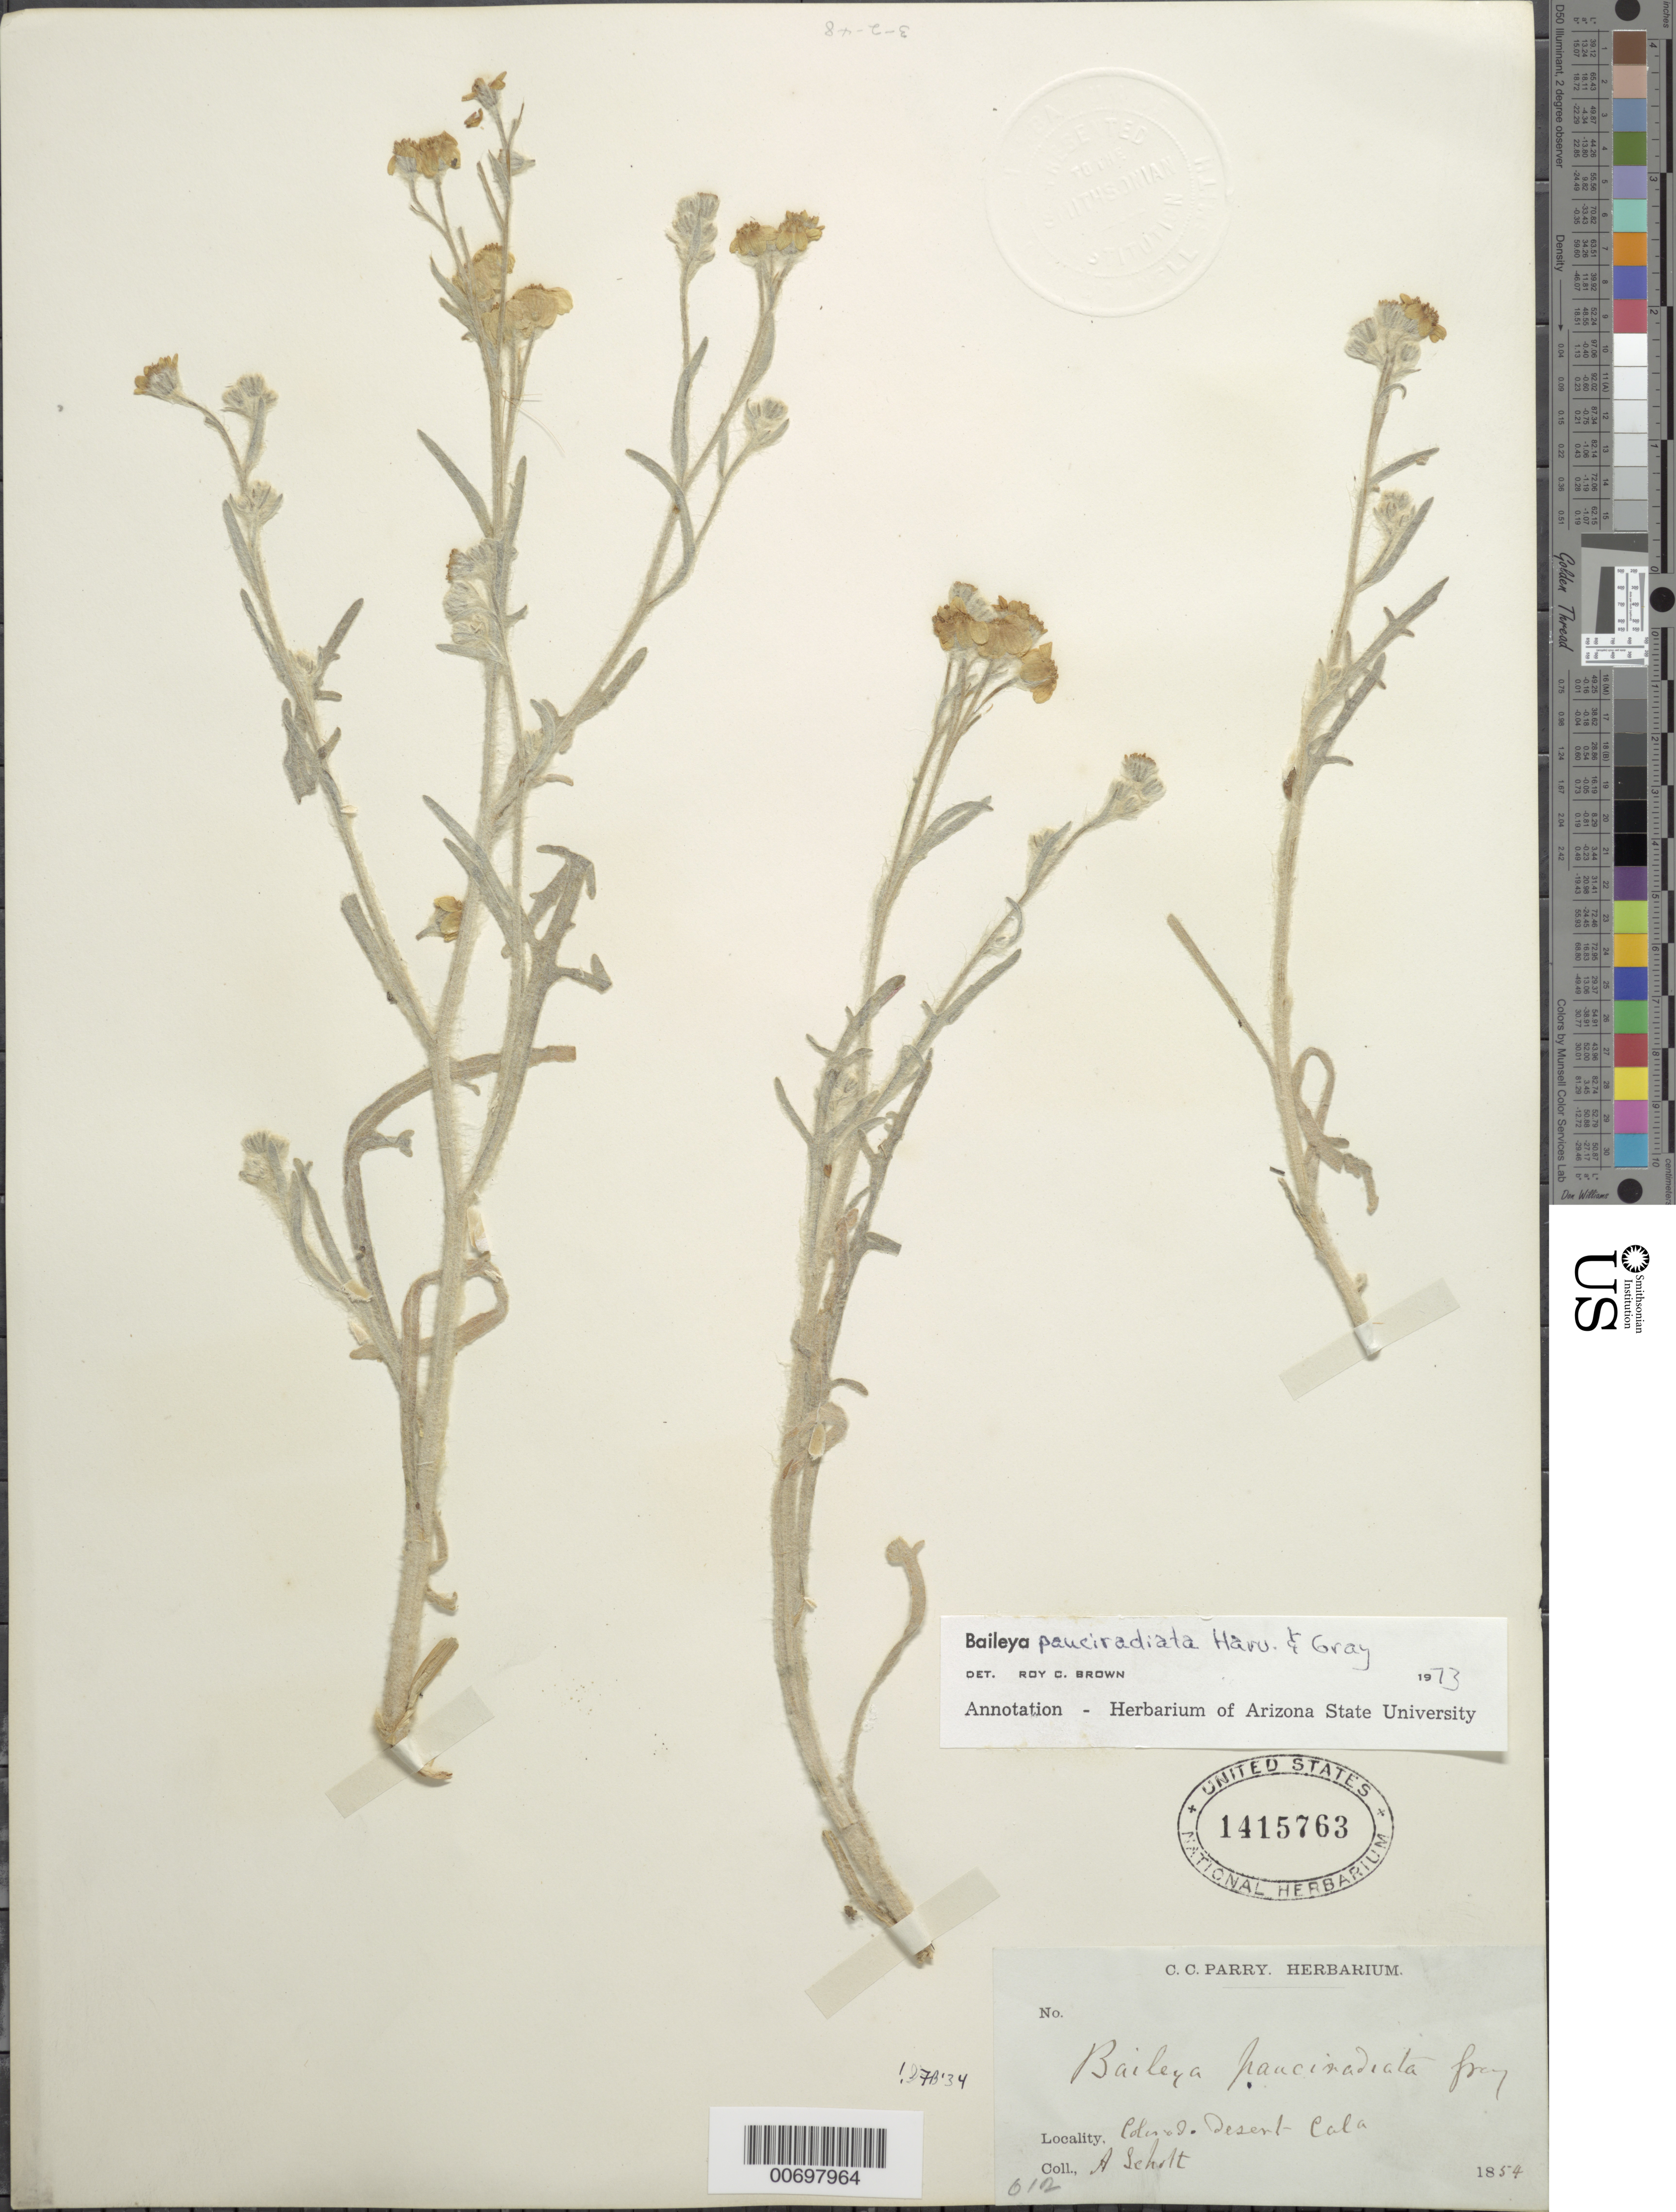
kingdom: Plantae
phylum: Tracheophyta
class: Magnoliopsida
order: Asterales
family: Asteraceae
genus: Baileya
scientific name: Baileya pauciradiata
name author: Harv. & A. Gray ex A. Gray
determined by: Brown, Roy C.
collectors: A. C. V. Schott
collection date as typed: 1854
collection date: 1854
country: United States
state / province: California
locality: Colorado Desert.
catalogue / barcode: US 1415763